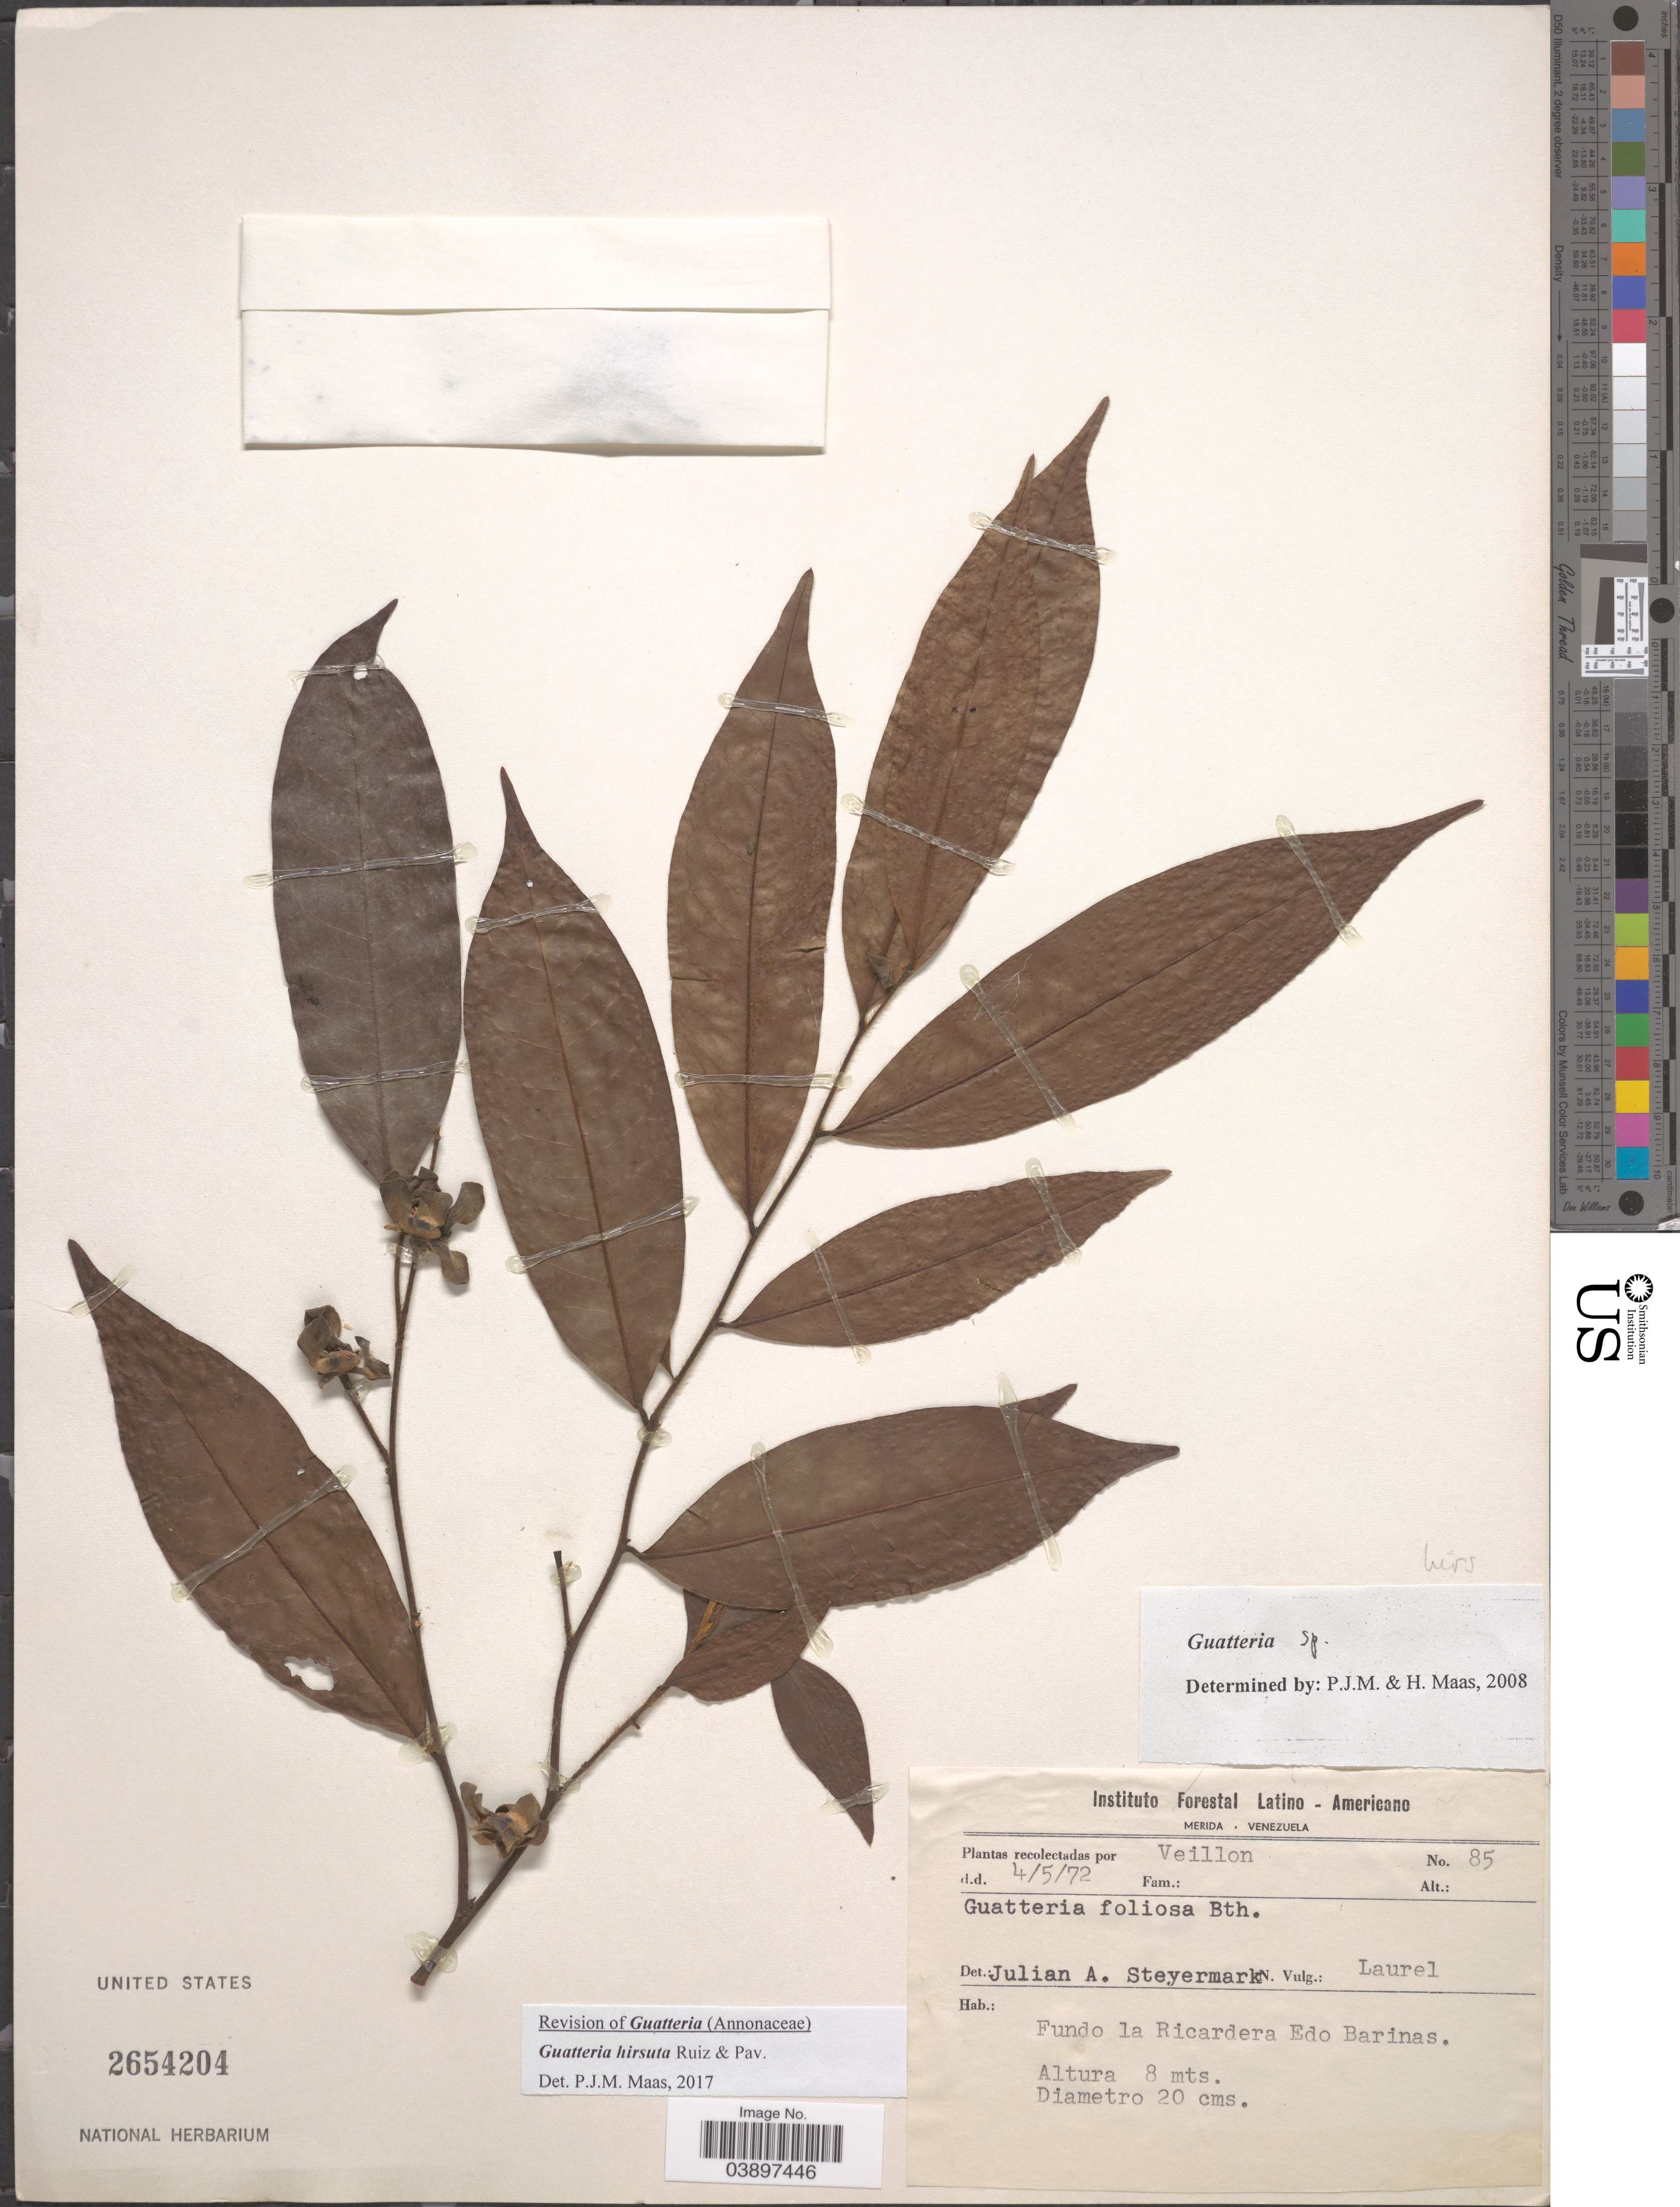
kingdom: Plantae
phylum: Tracheophyta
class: Magnoliopsida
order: Magnoliales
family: Annonaceae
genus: Guatteria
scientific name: Guatteria hirsuta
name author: Ruiz & Pav.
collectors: -. Veillon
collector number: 85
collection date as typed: Transcribed d/m/y: 4/5/72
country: Venezuela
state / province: Barinas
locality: Fundo la Ricardera Edo Barinas.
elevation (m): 8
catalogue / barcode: US 2654204